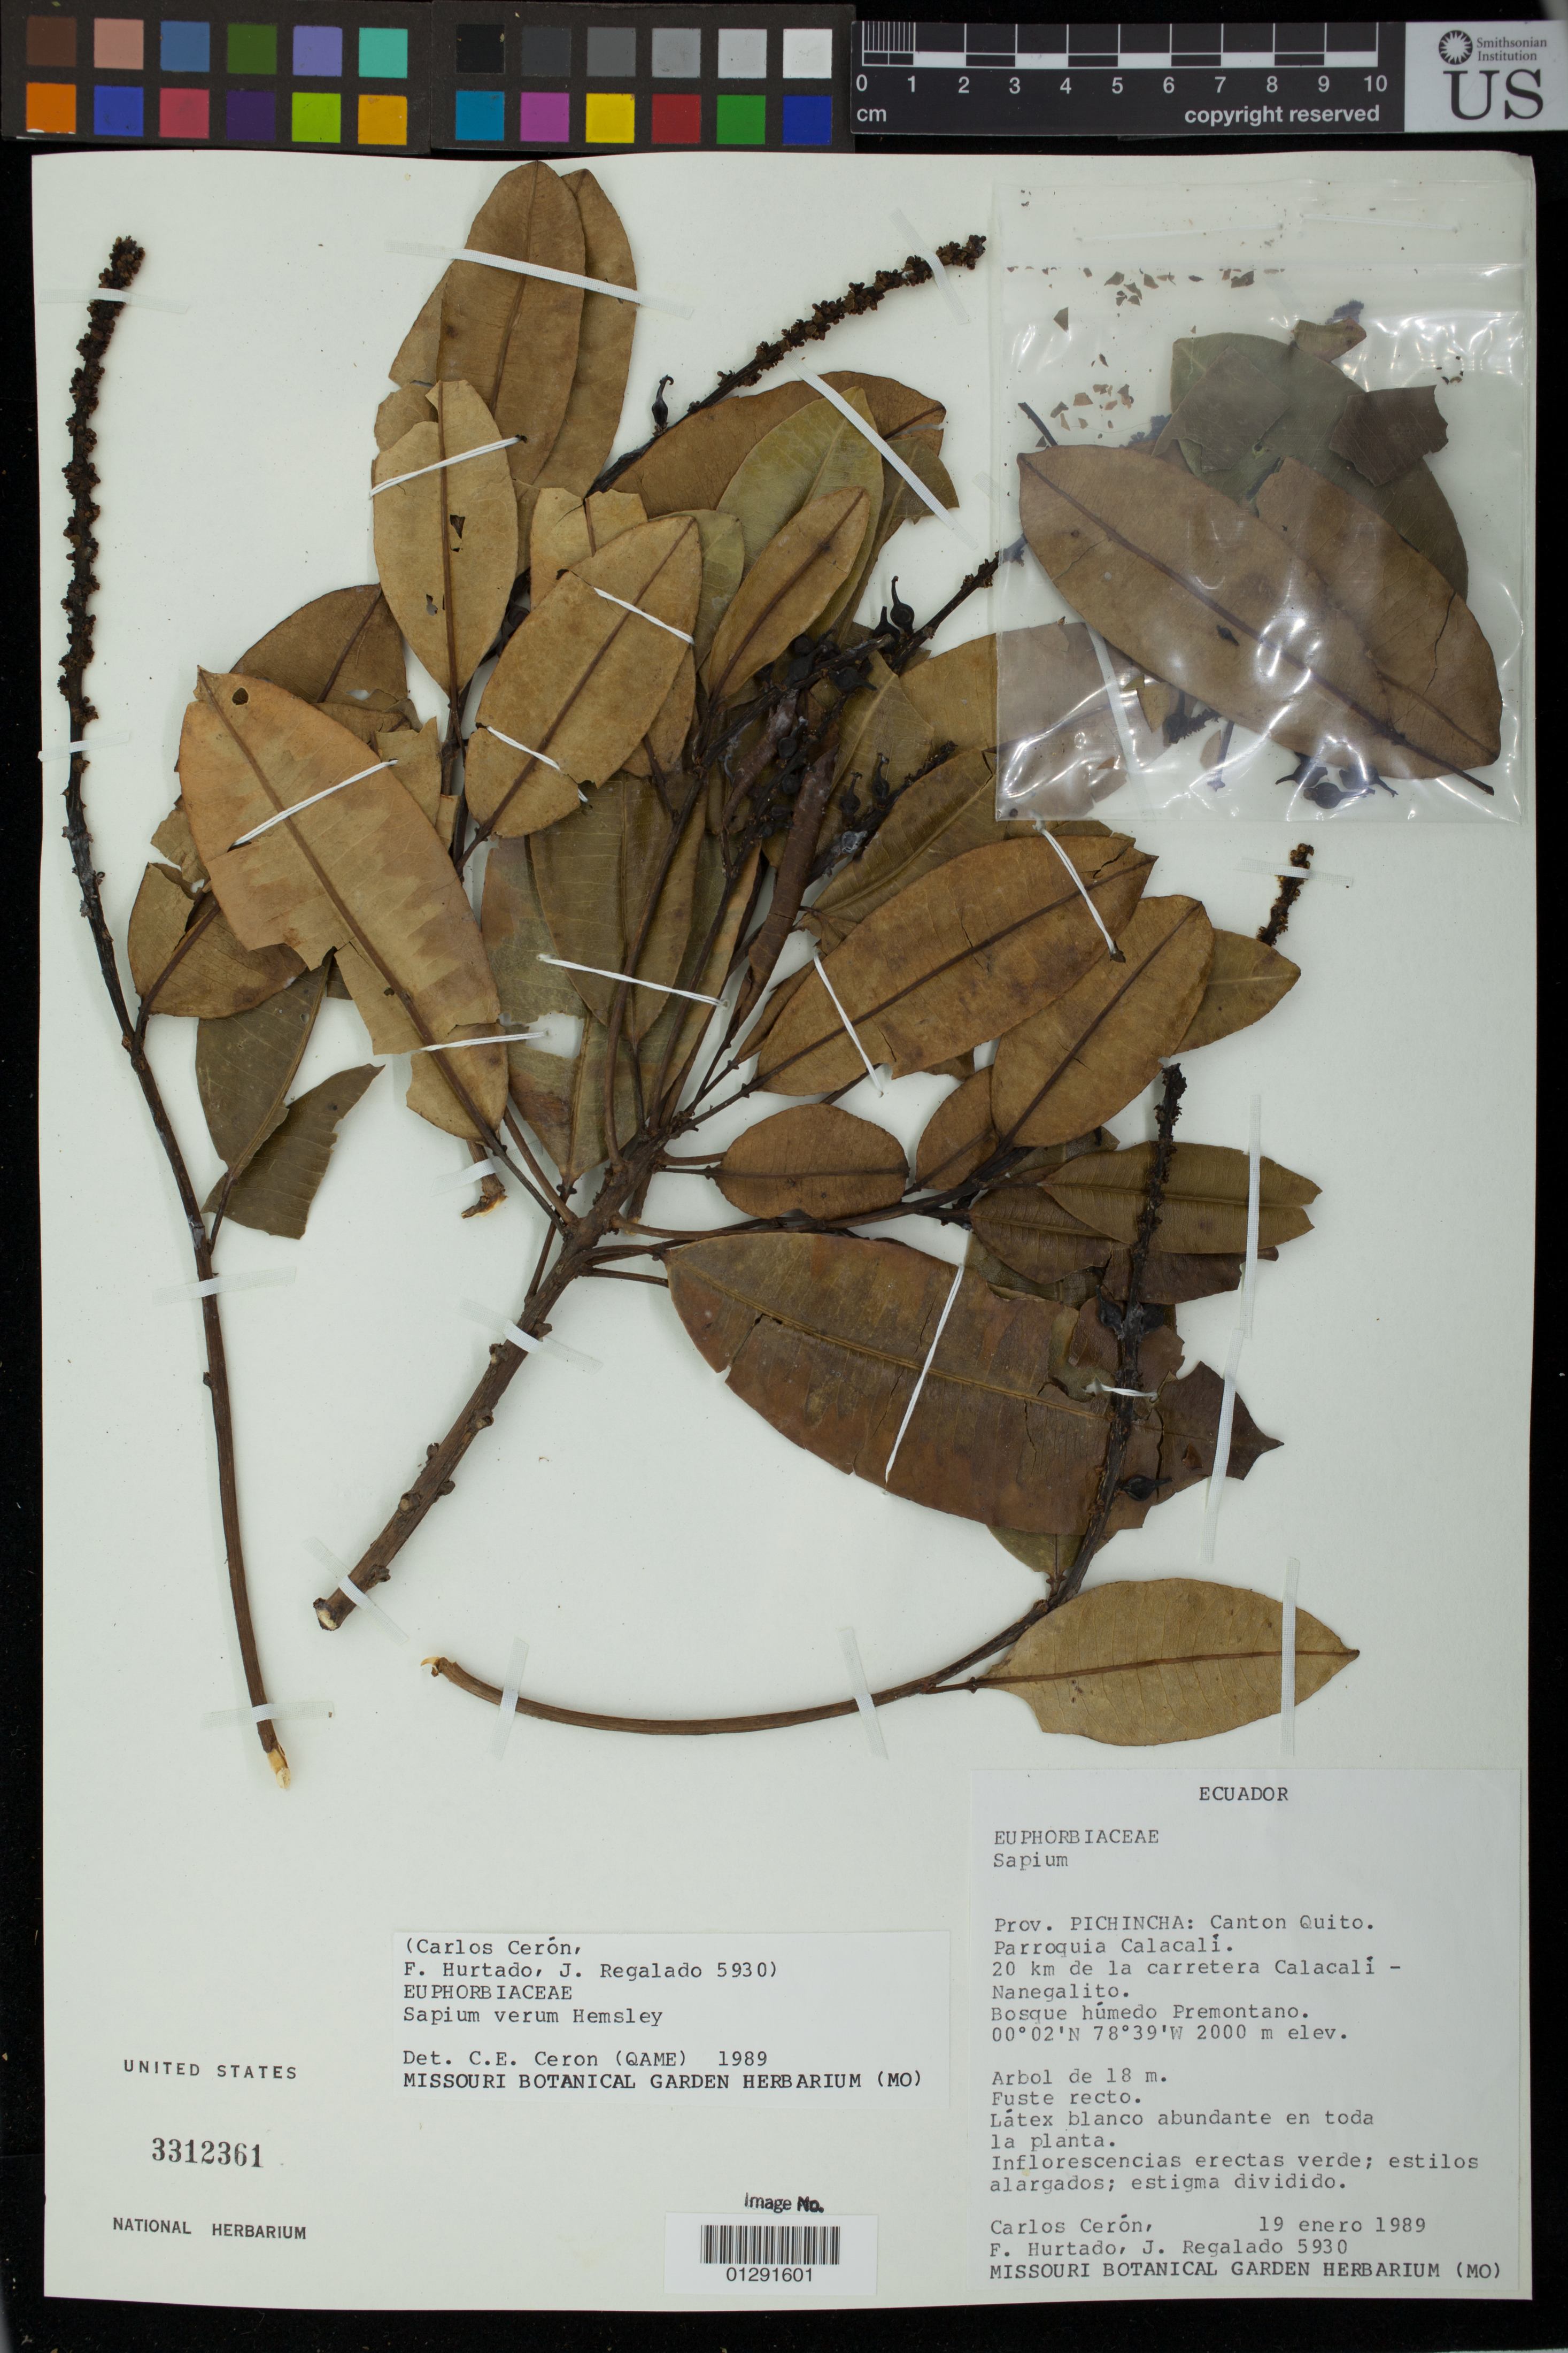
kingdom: Plantae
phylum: Tracheophyta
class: Magnoliopsida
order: Malpighiales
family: Euphorbiaceae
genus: Sapium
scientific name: Sapium stylare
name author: Müll. Arg.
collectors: C. Ceron, F. Hurtado & J. Regalado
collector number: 5930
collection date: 1989-01-19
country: Ecuador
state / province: Pichincha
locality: Canton Quito. Parroquia Calacali, 20 kilometers de la carretera Calacali - Nanegalito,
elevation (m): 2000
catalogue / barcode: US 3312361